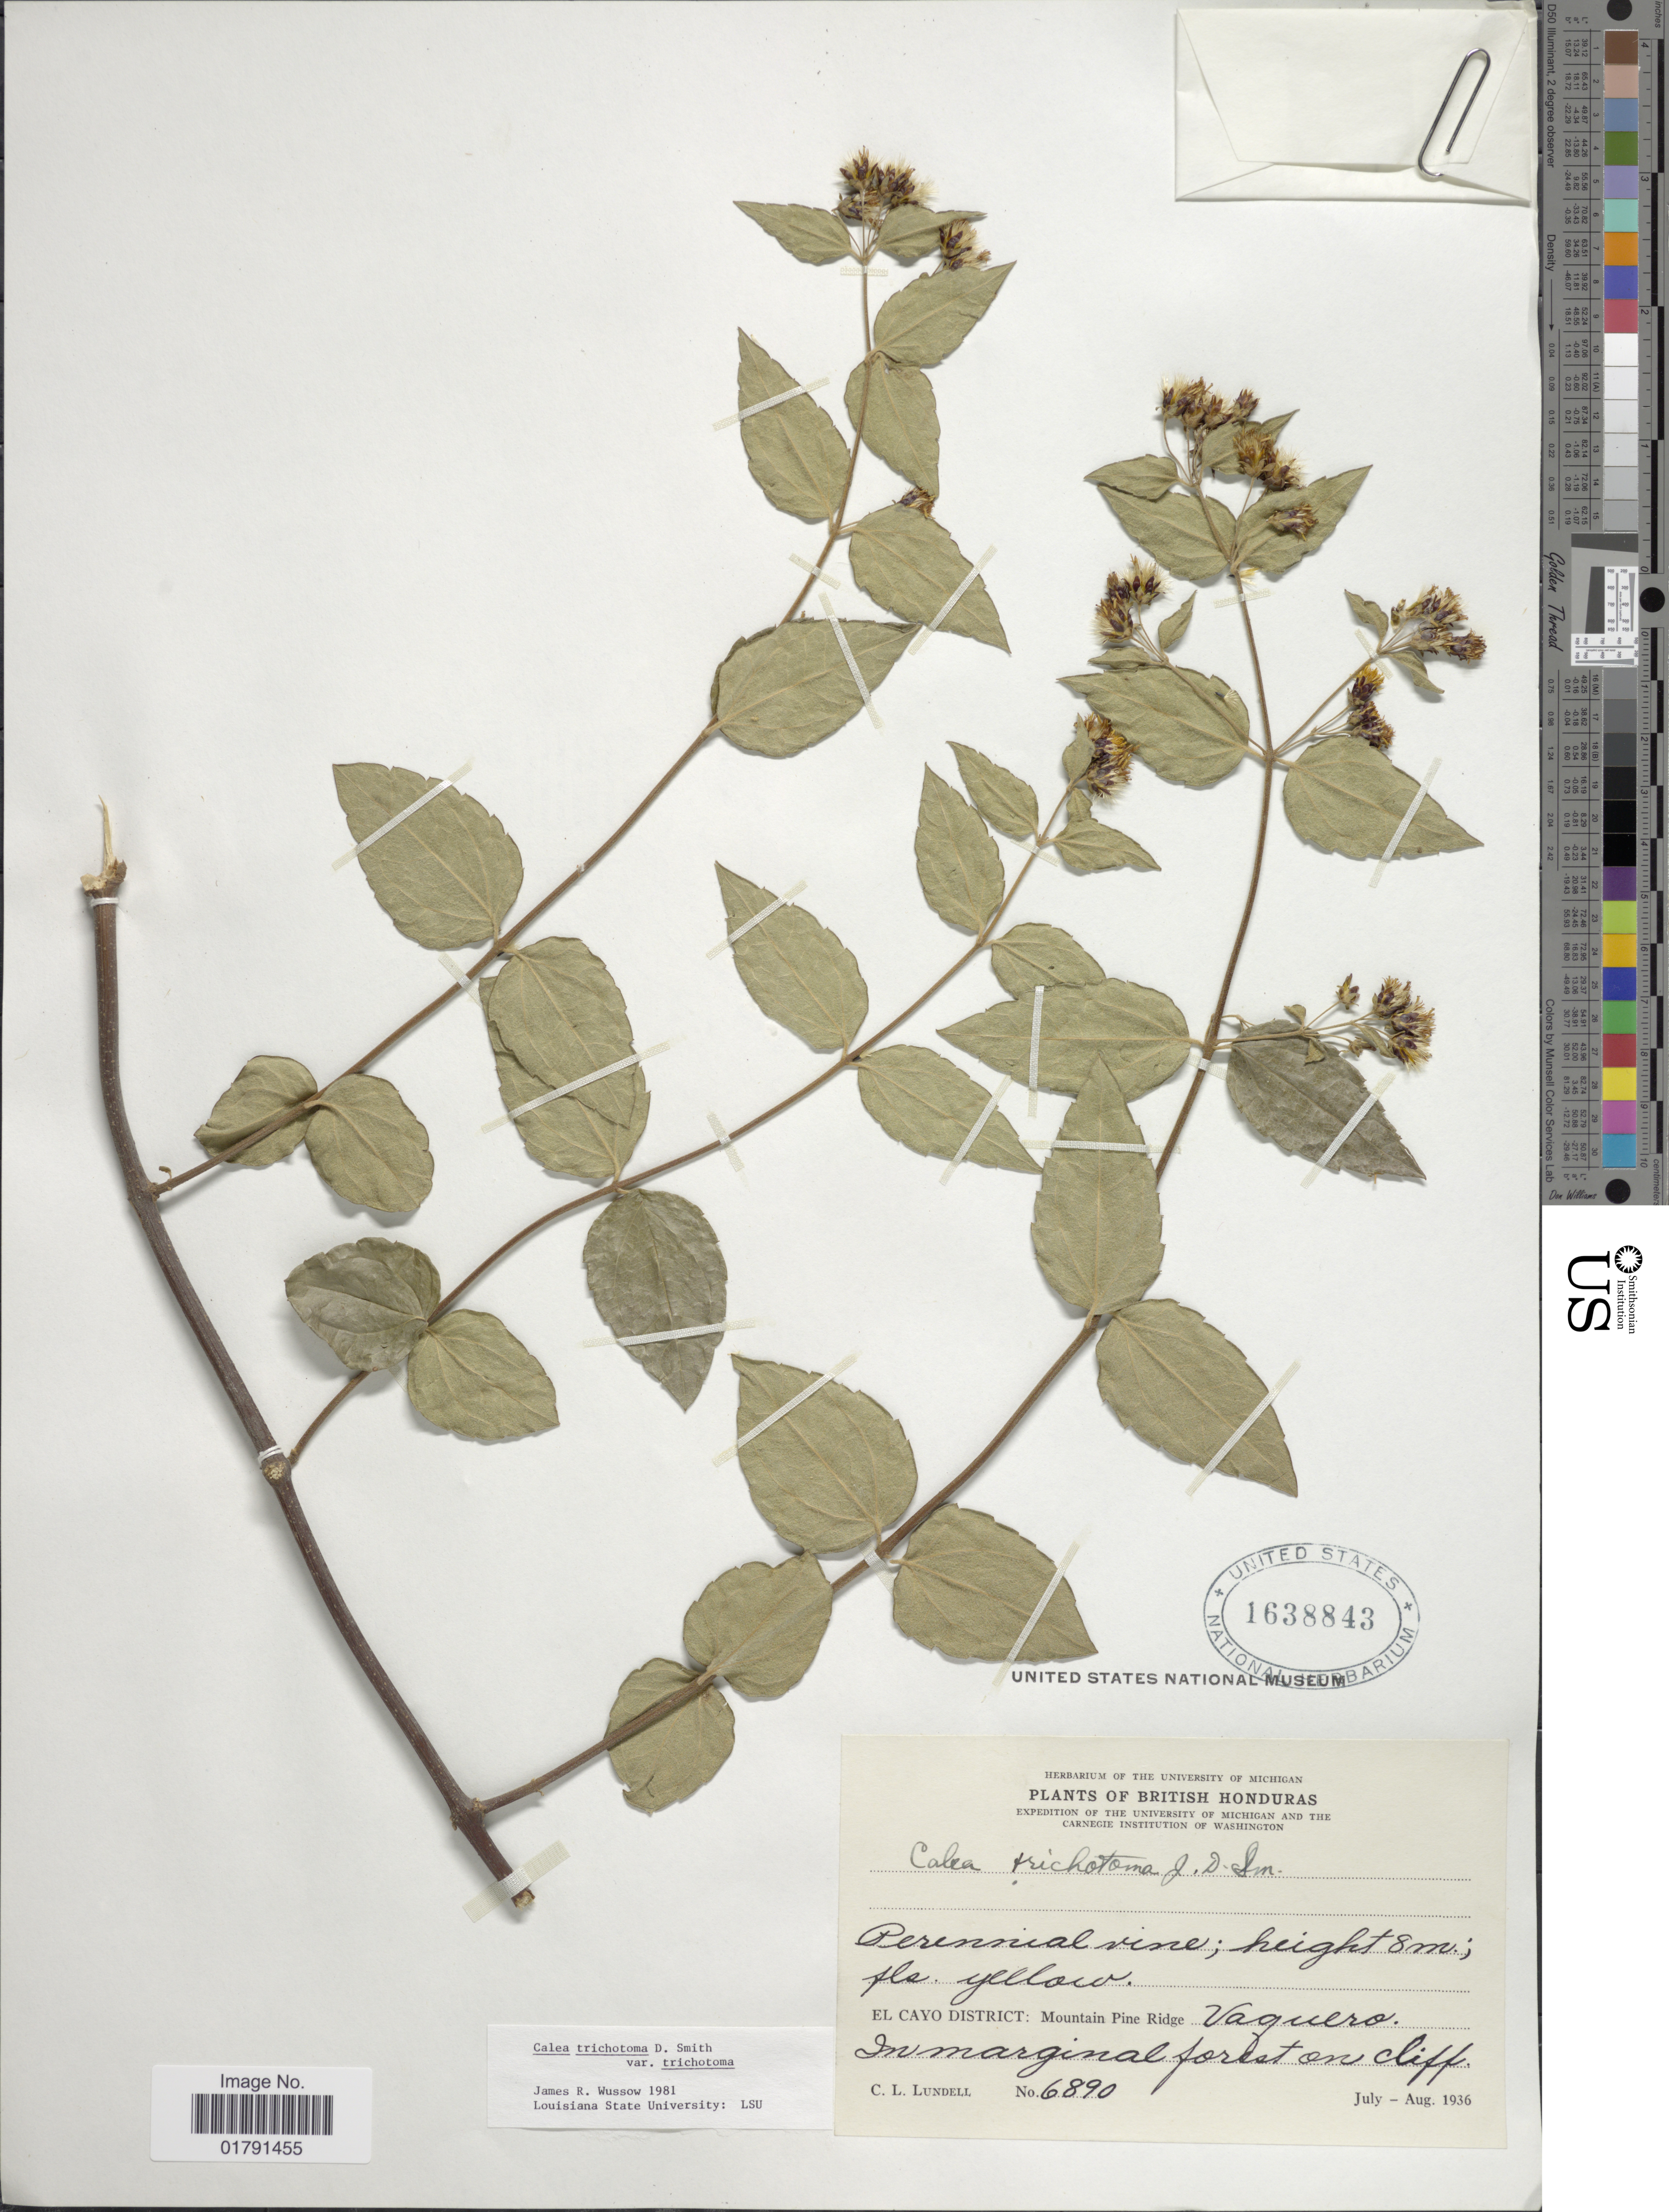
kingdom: Plantae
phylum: Tracheophyta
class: Magnoliopsida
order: Asterales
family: Asteraceae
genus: Calea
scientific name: Calea trichotoma var. trichotoma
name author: Donn. Sm.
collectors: C. L. Lundell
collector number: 6890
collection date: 1936-07/1936-08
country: Belize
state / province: Cayo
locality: British Honduras, Mountain Pine Ridge, Vaguero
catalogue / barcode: US 1638843